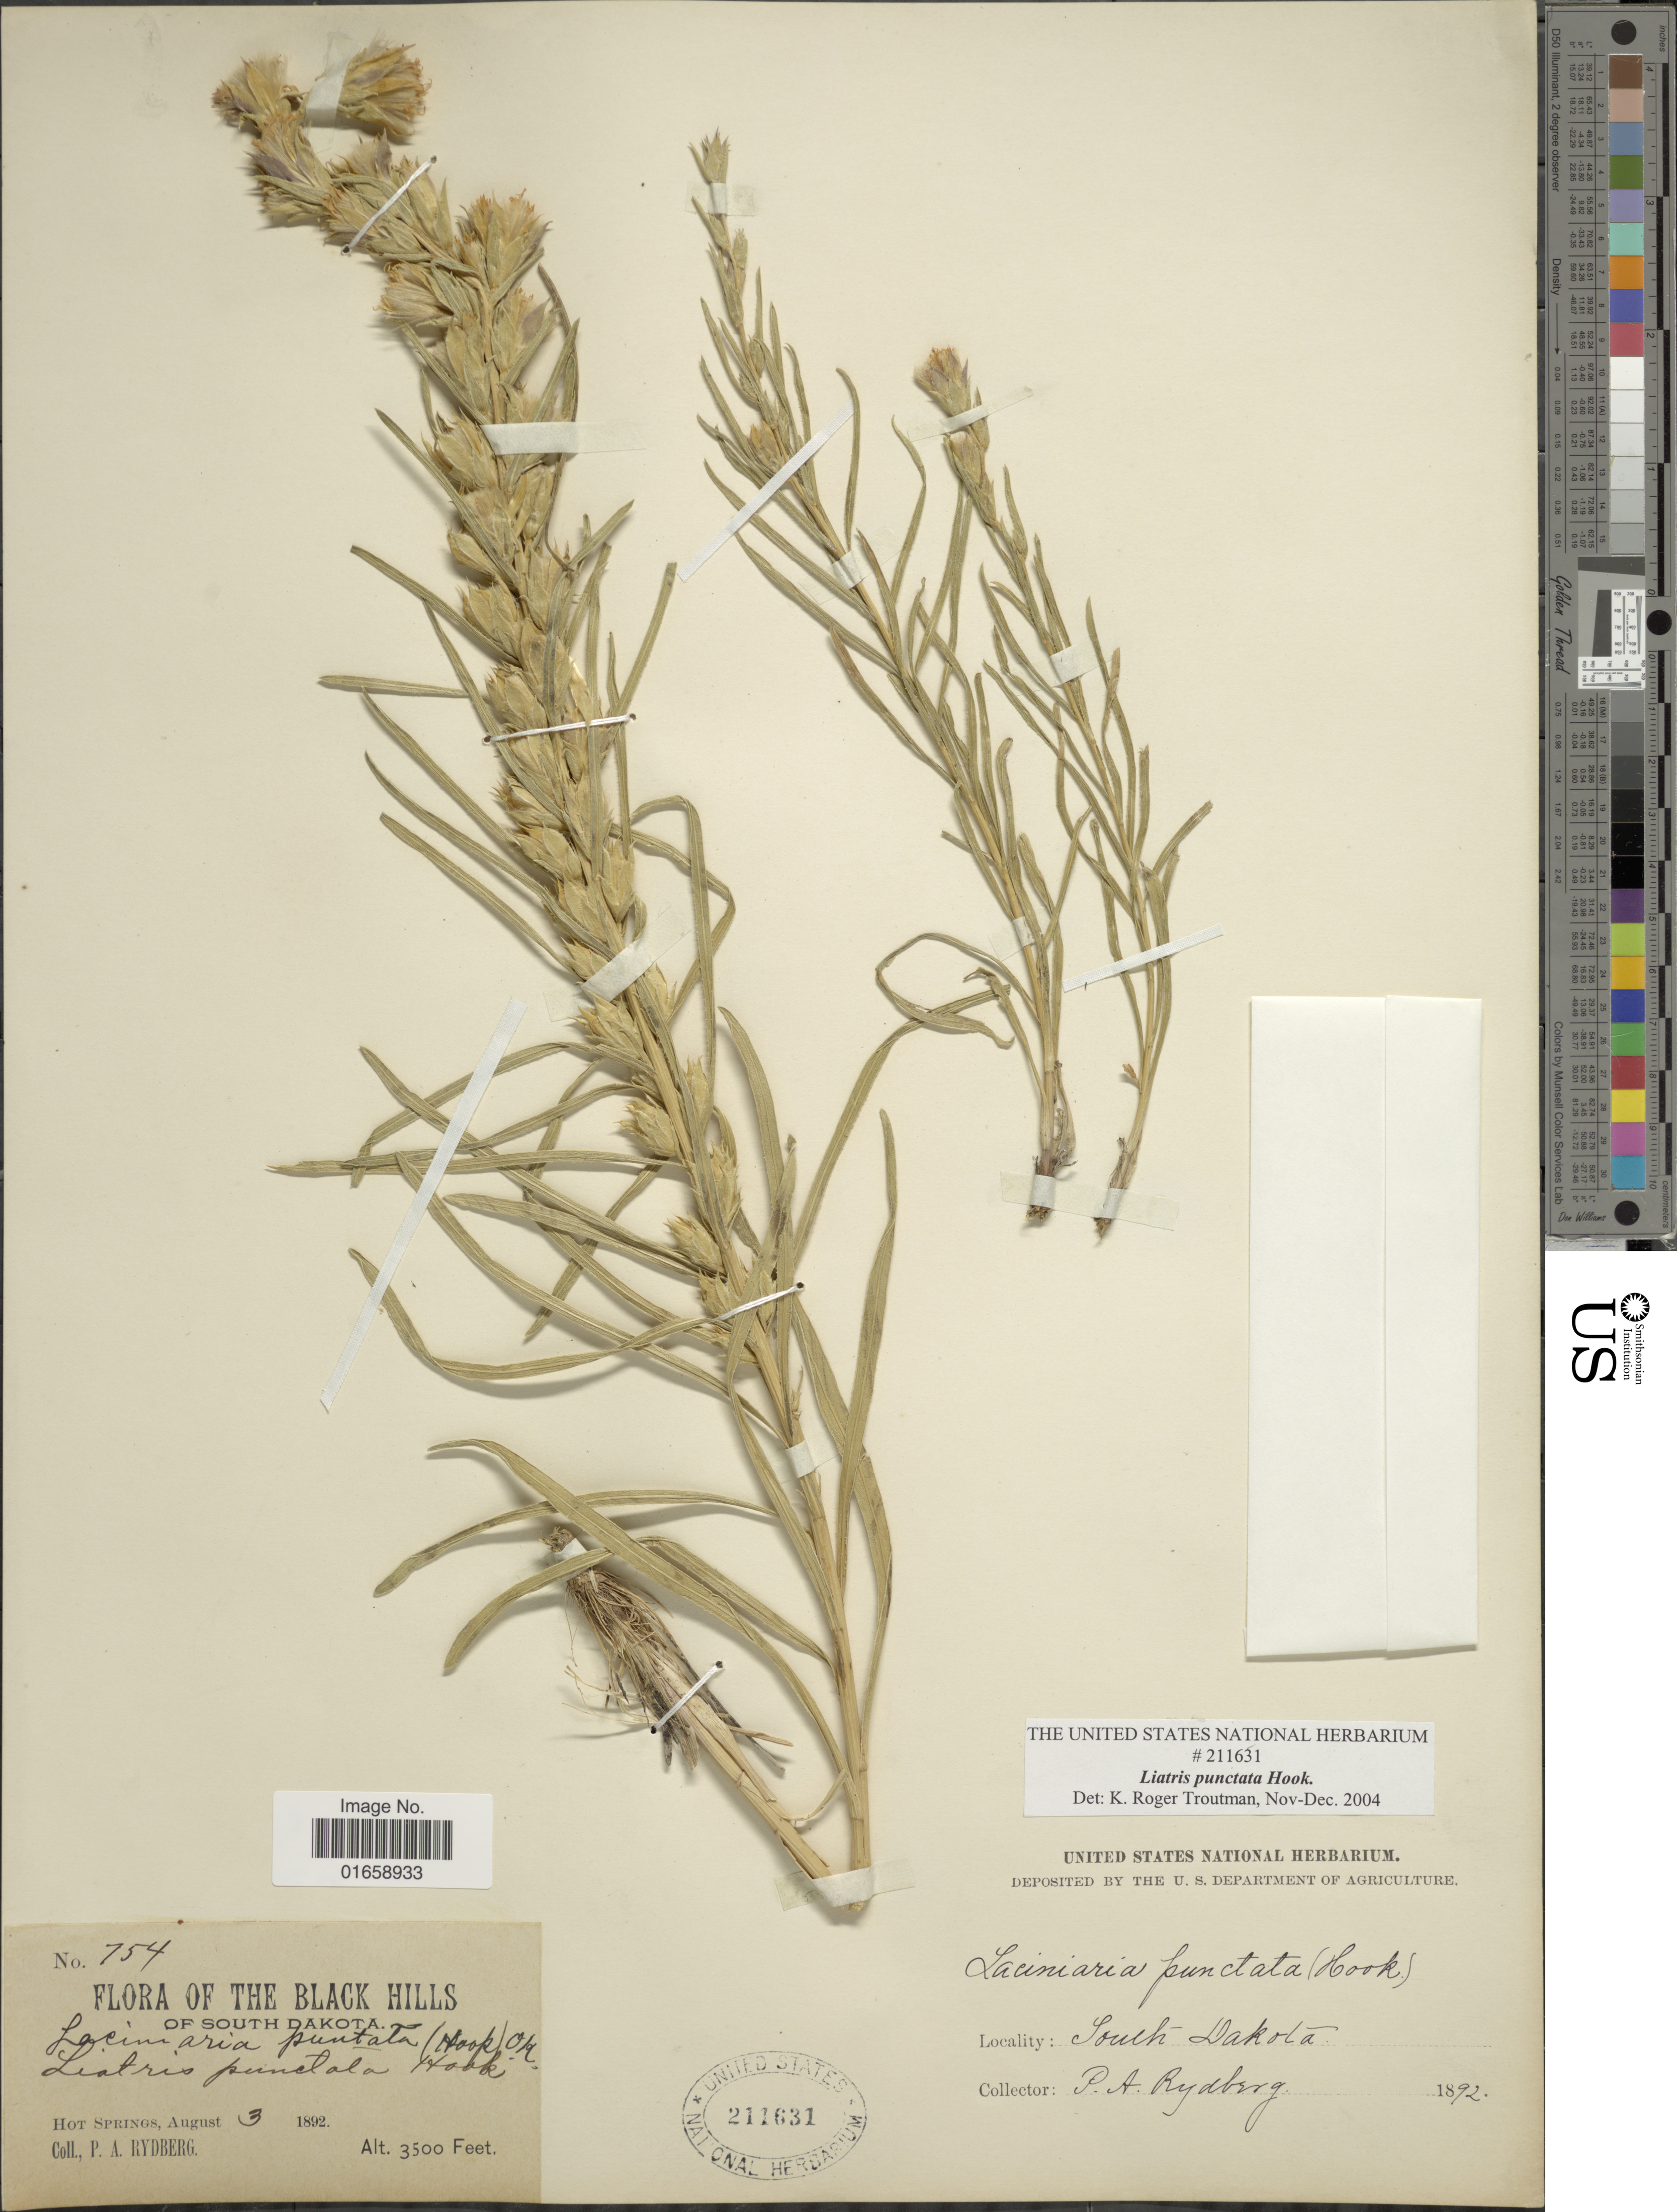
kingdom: Plantae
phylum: Tracheophyta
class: Magnoliopsida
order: Asterales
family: Asteraceae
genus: Liatris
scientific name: Liatris punctata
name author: Hook.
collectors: P. A. Rydberg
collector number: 754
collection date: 1892-08-03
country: United States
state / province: South Dakota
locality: The Black Hills of South Dakota, Hot Springs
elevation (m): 1067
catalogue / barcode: US 211631